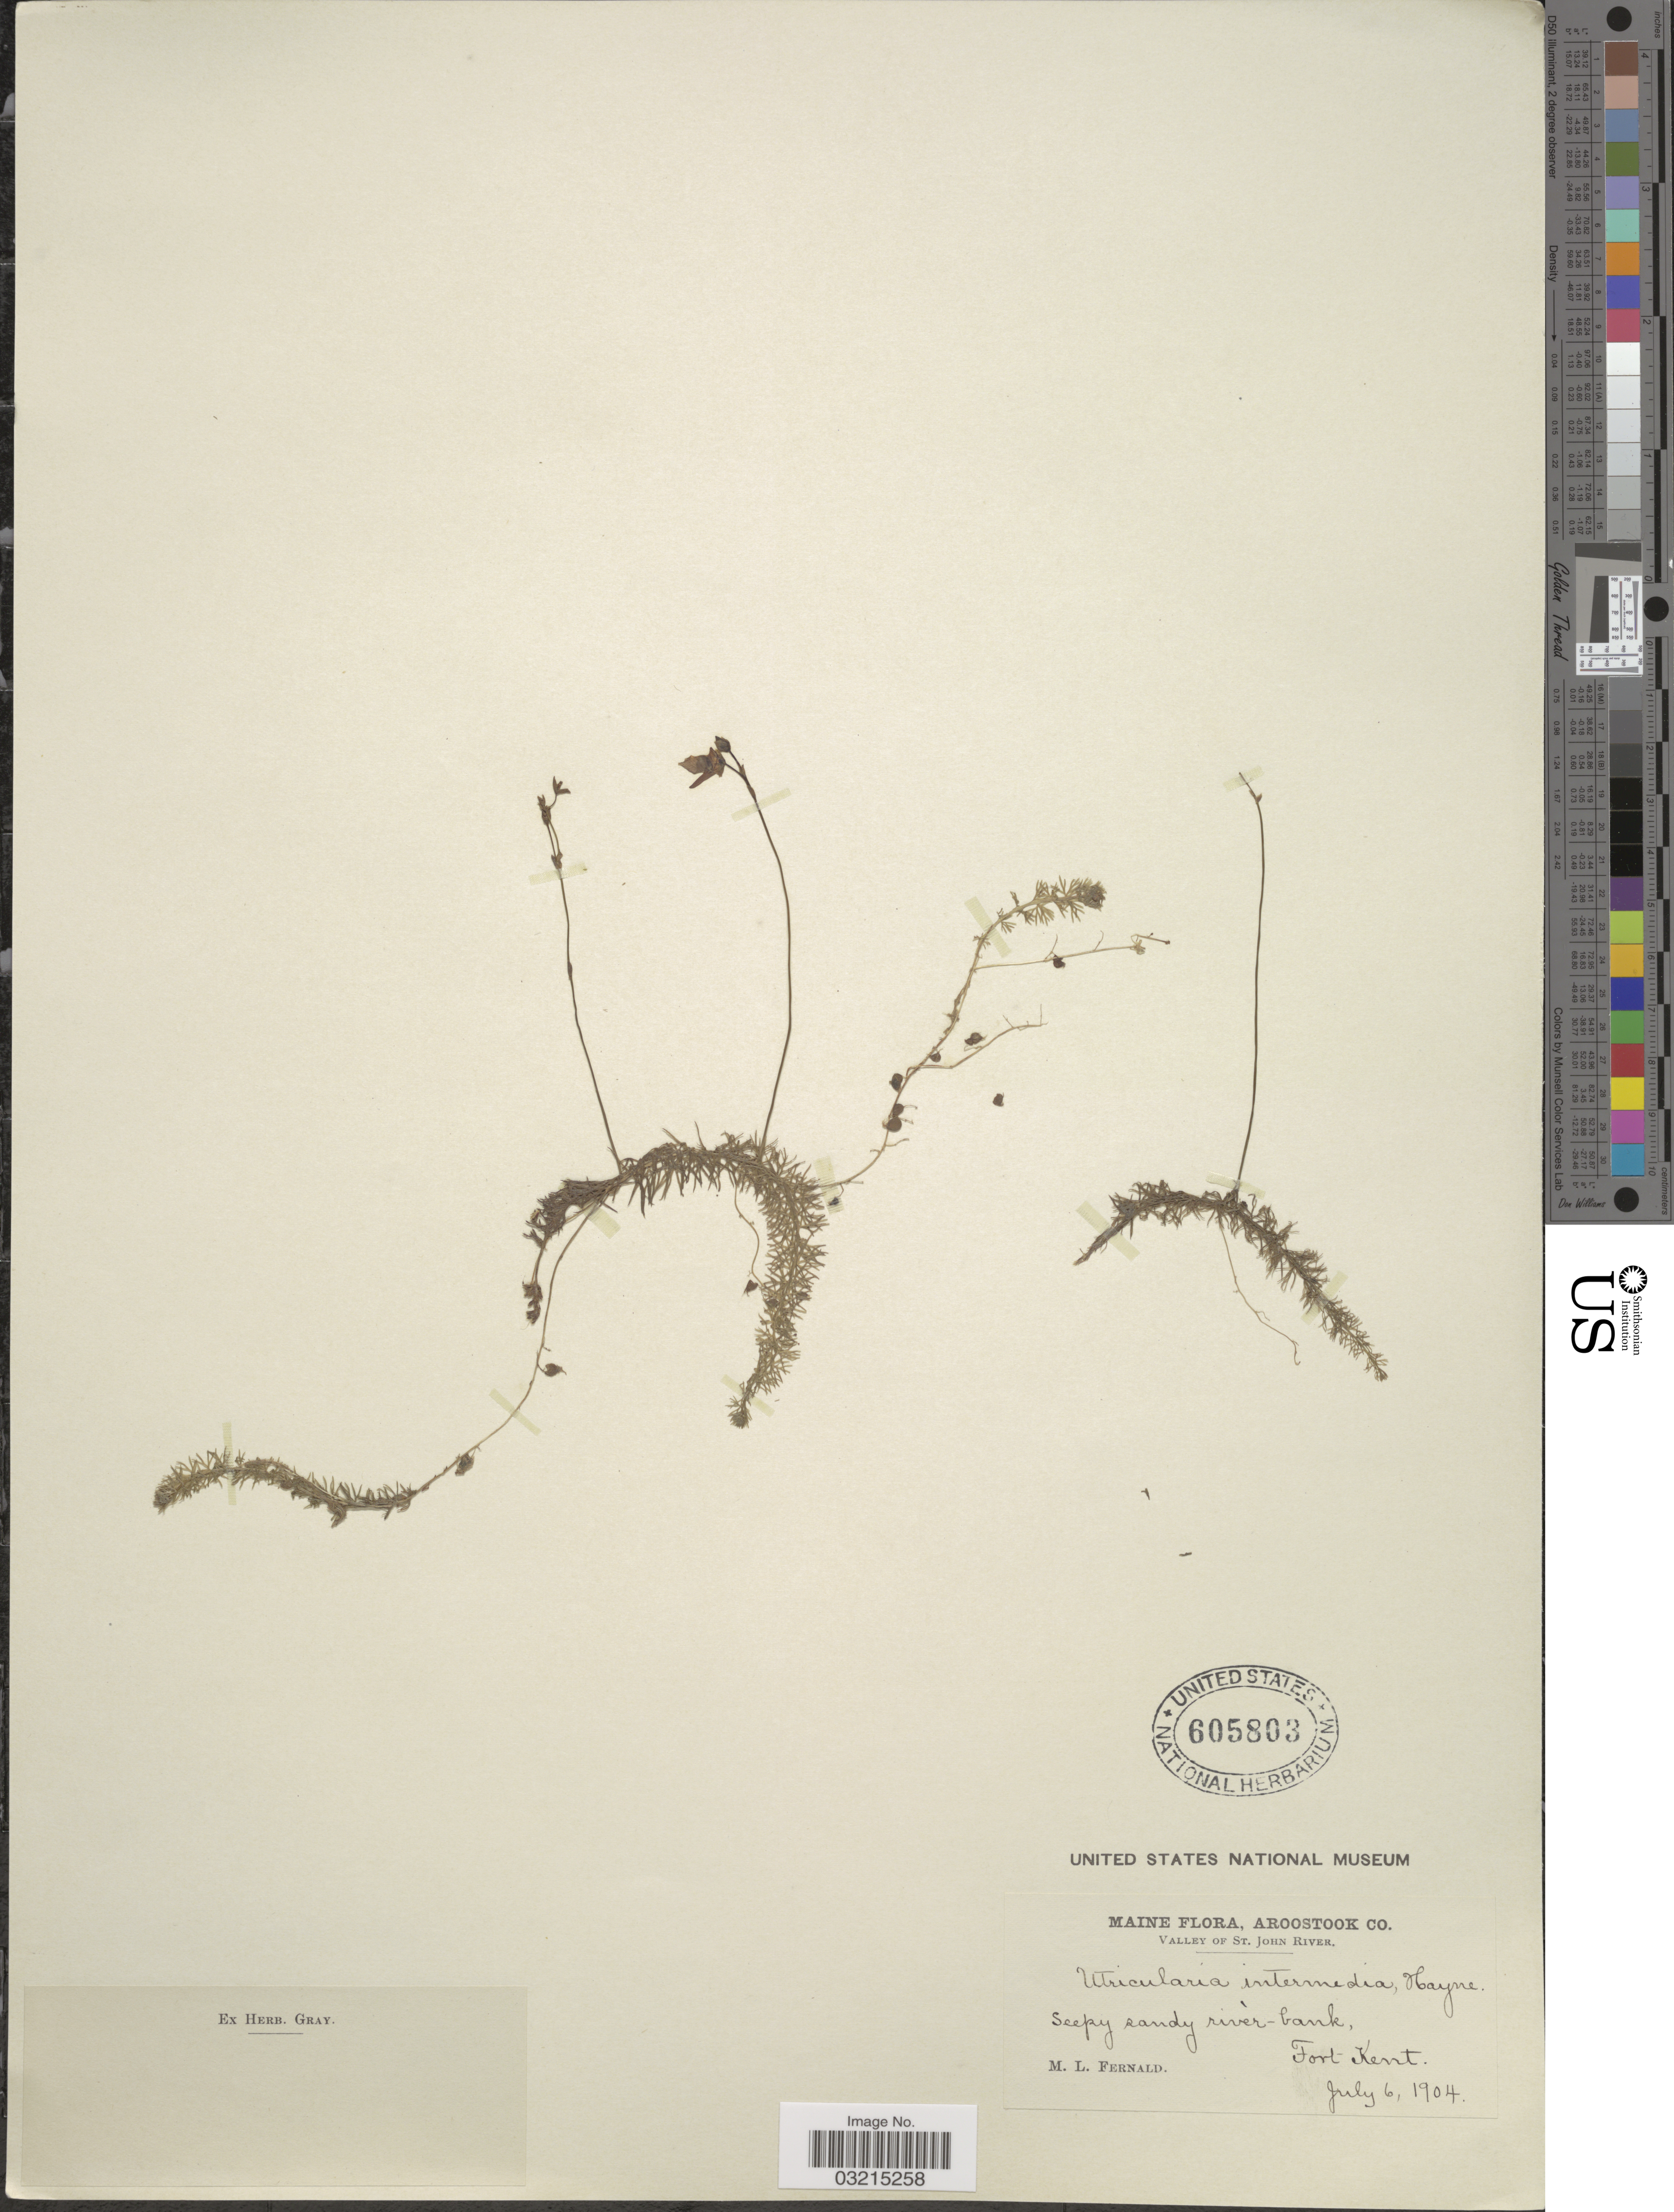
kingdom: Plantae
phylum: Tracheophyta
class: Magnoliopsida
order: Lamiales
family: Lentibulariaceae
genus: Utricularia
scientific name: Utricularia intermedia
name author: Hayne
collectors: M. L. Fernald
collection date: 1904-07-06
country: United States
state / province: Maine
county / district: Aroostook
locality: Valley of St. John River. Fort Kent.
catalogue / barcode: US 605803